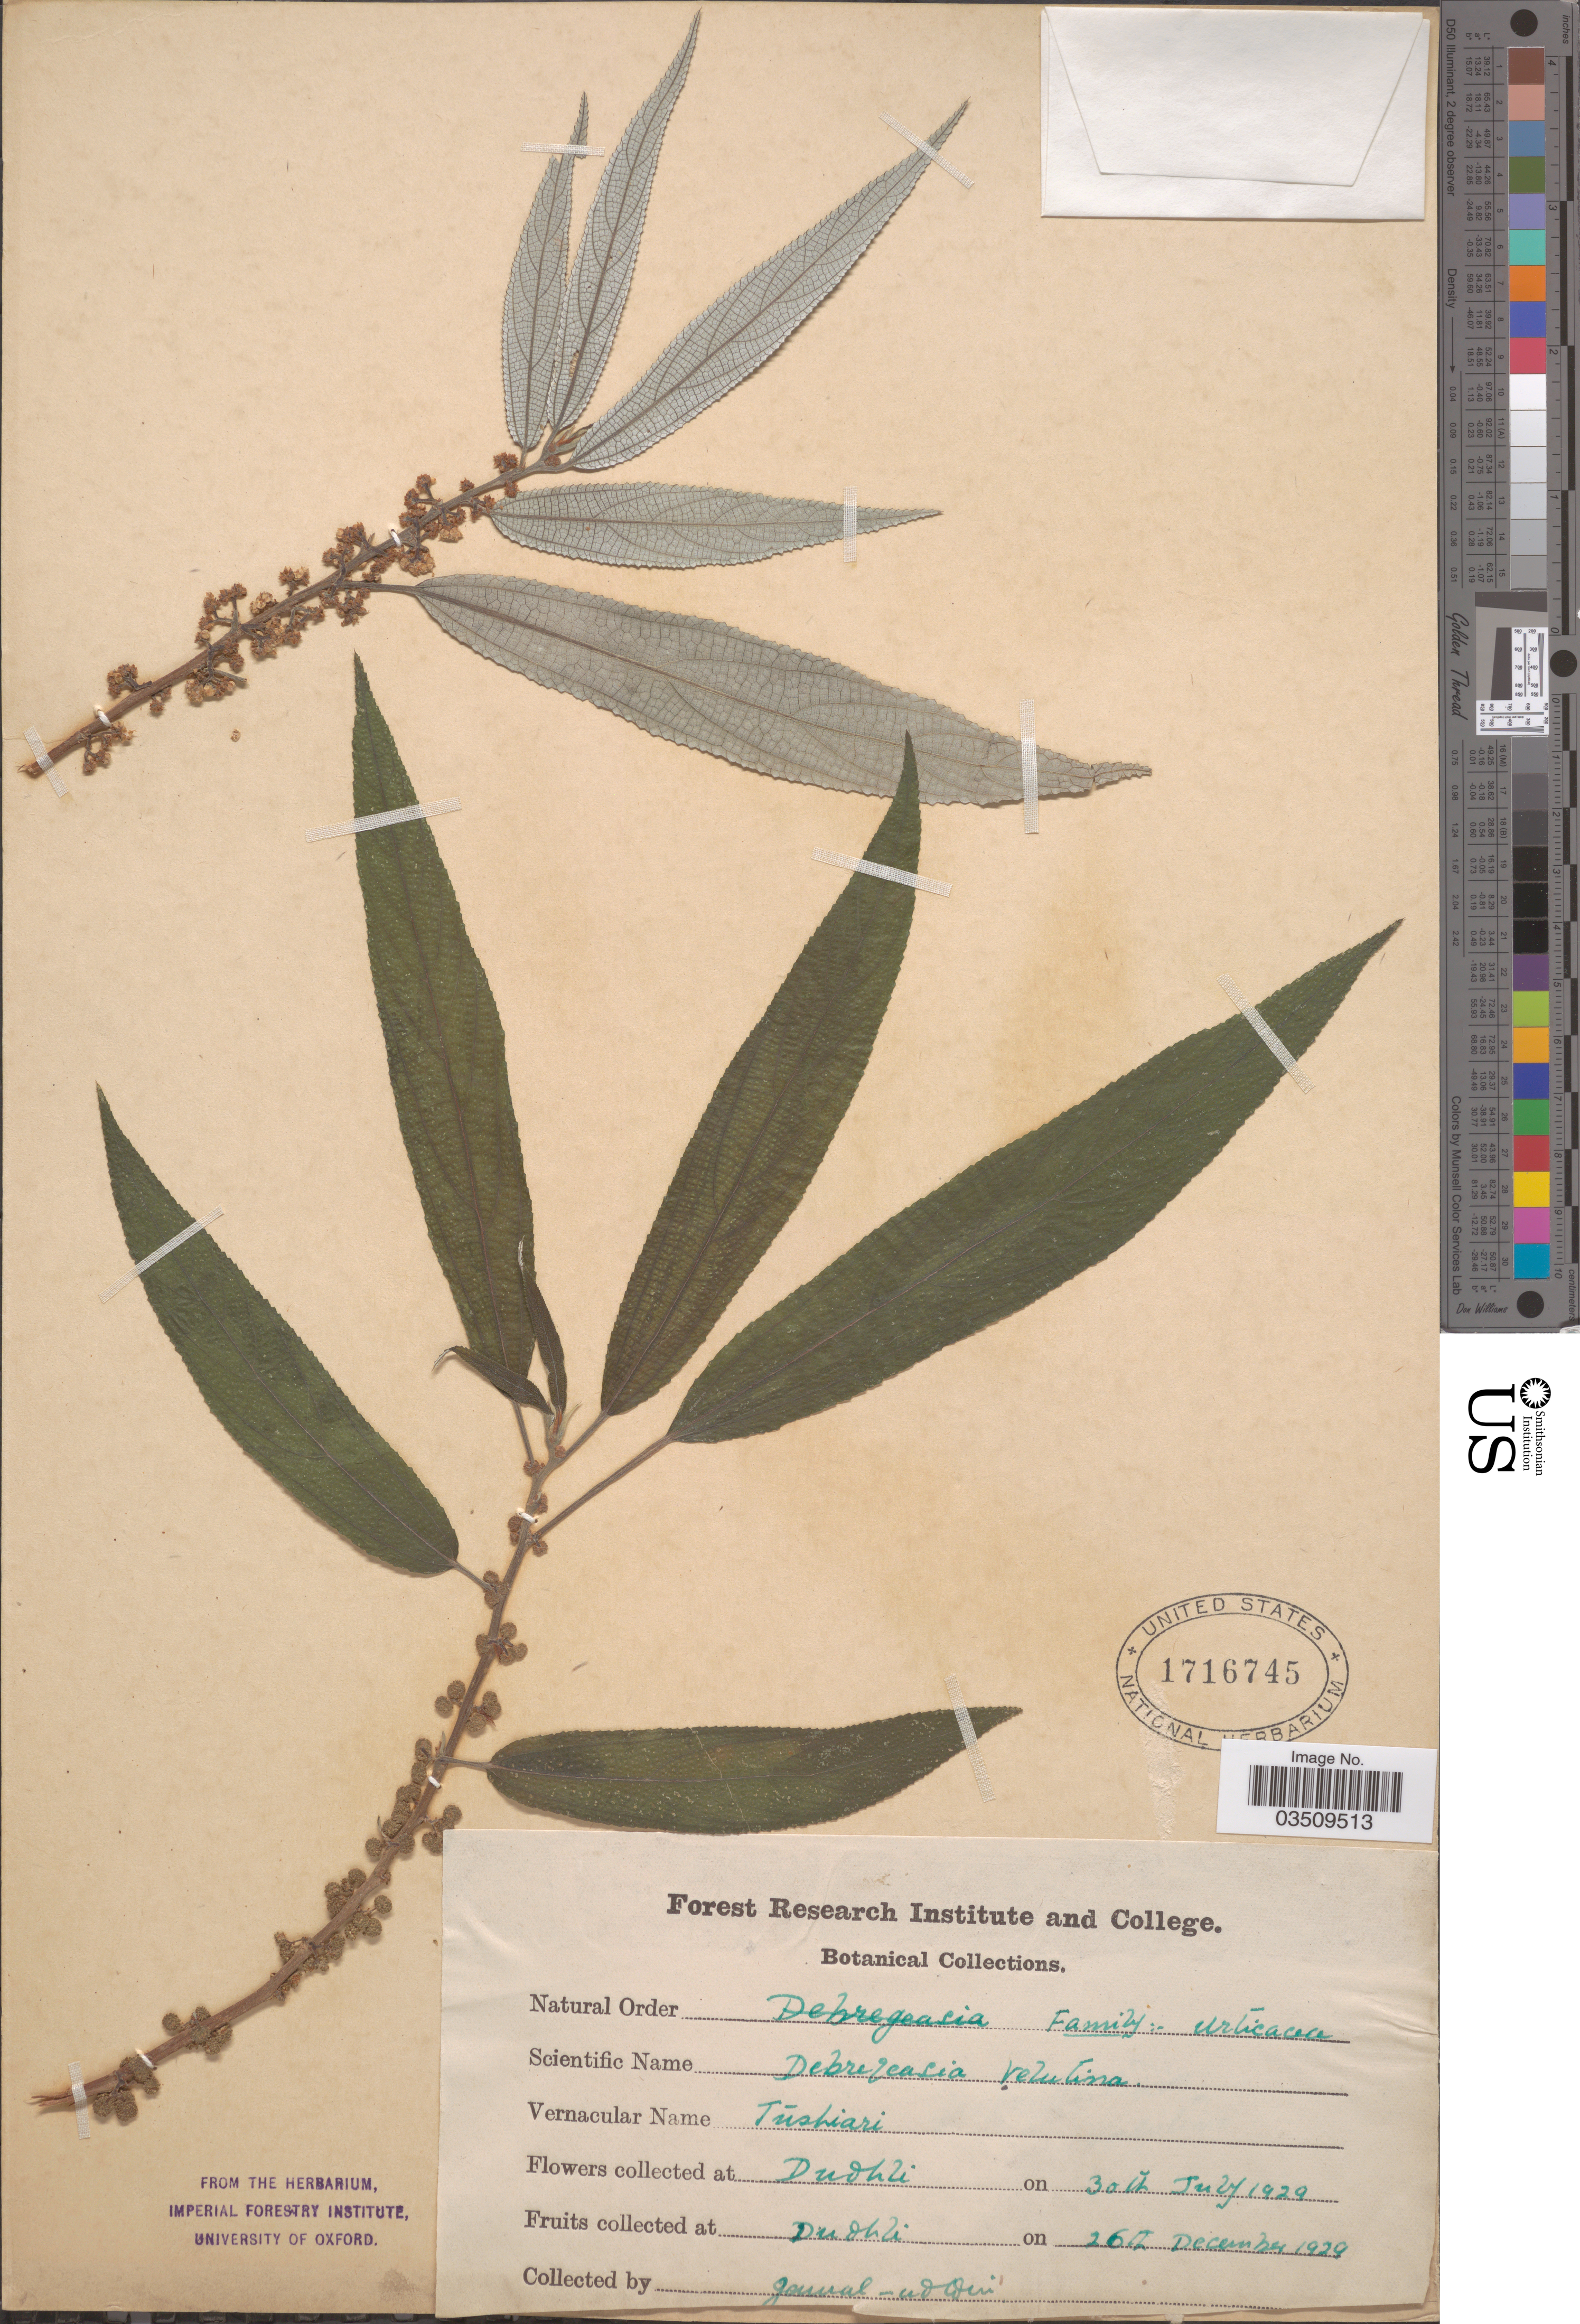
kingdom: Plantae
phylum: Tracheophyta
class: Magnoliopsida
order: Rosales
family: Urticaceae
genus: Debregeasia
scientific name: Debregeasia velutina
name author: Gaudich.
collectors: Jamal-Uddin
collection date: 1929-07-30/1929-12-26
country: India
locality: Dudhli.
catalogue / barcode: US 1716745